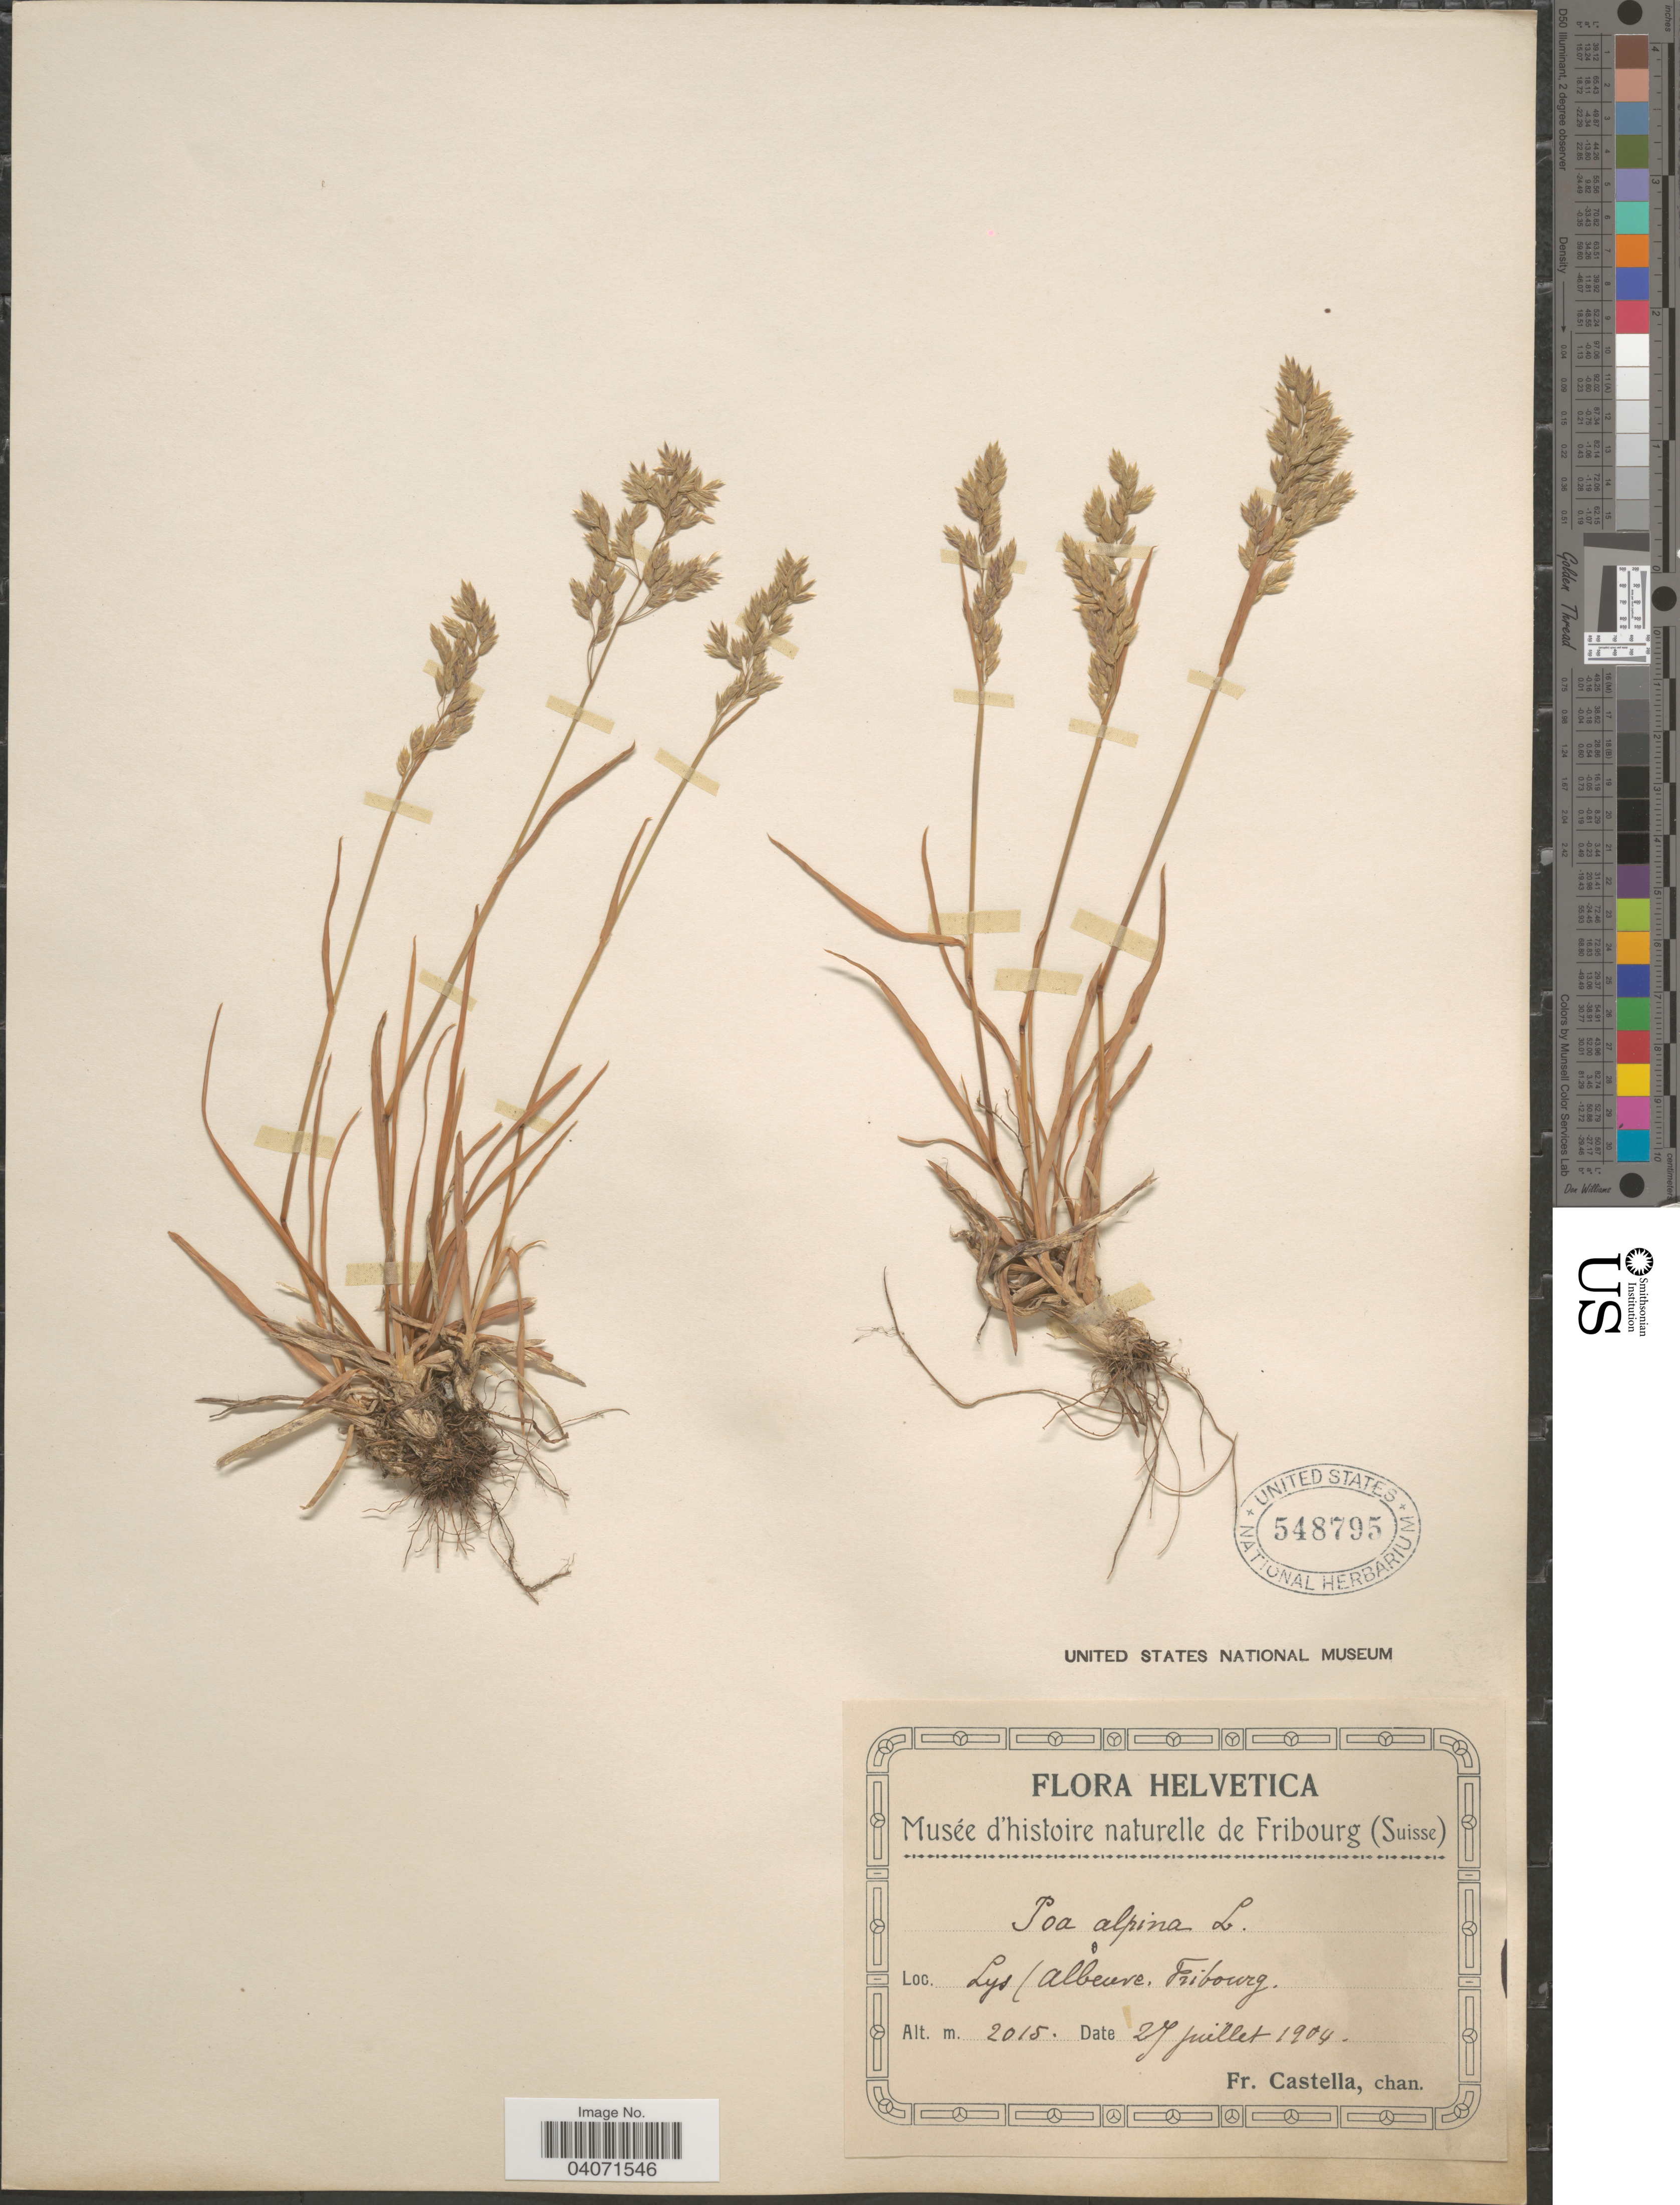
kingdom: Plantae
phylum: Tracheophyta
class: Liliopsida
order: Poales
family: Poaceae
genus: Poa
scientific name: Poa alpina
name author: L.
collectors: Fr. Castella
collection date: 1904-07-27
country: Switzerland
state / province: Fribourg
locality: Lys / Albeuve.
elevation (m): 2015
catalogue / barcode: US 548795